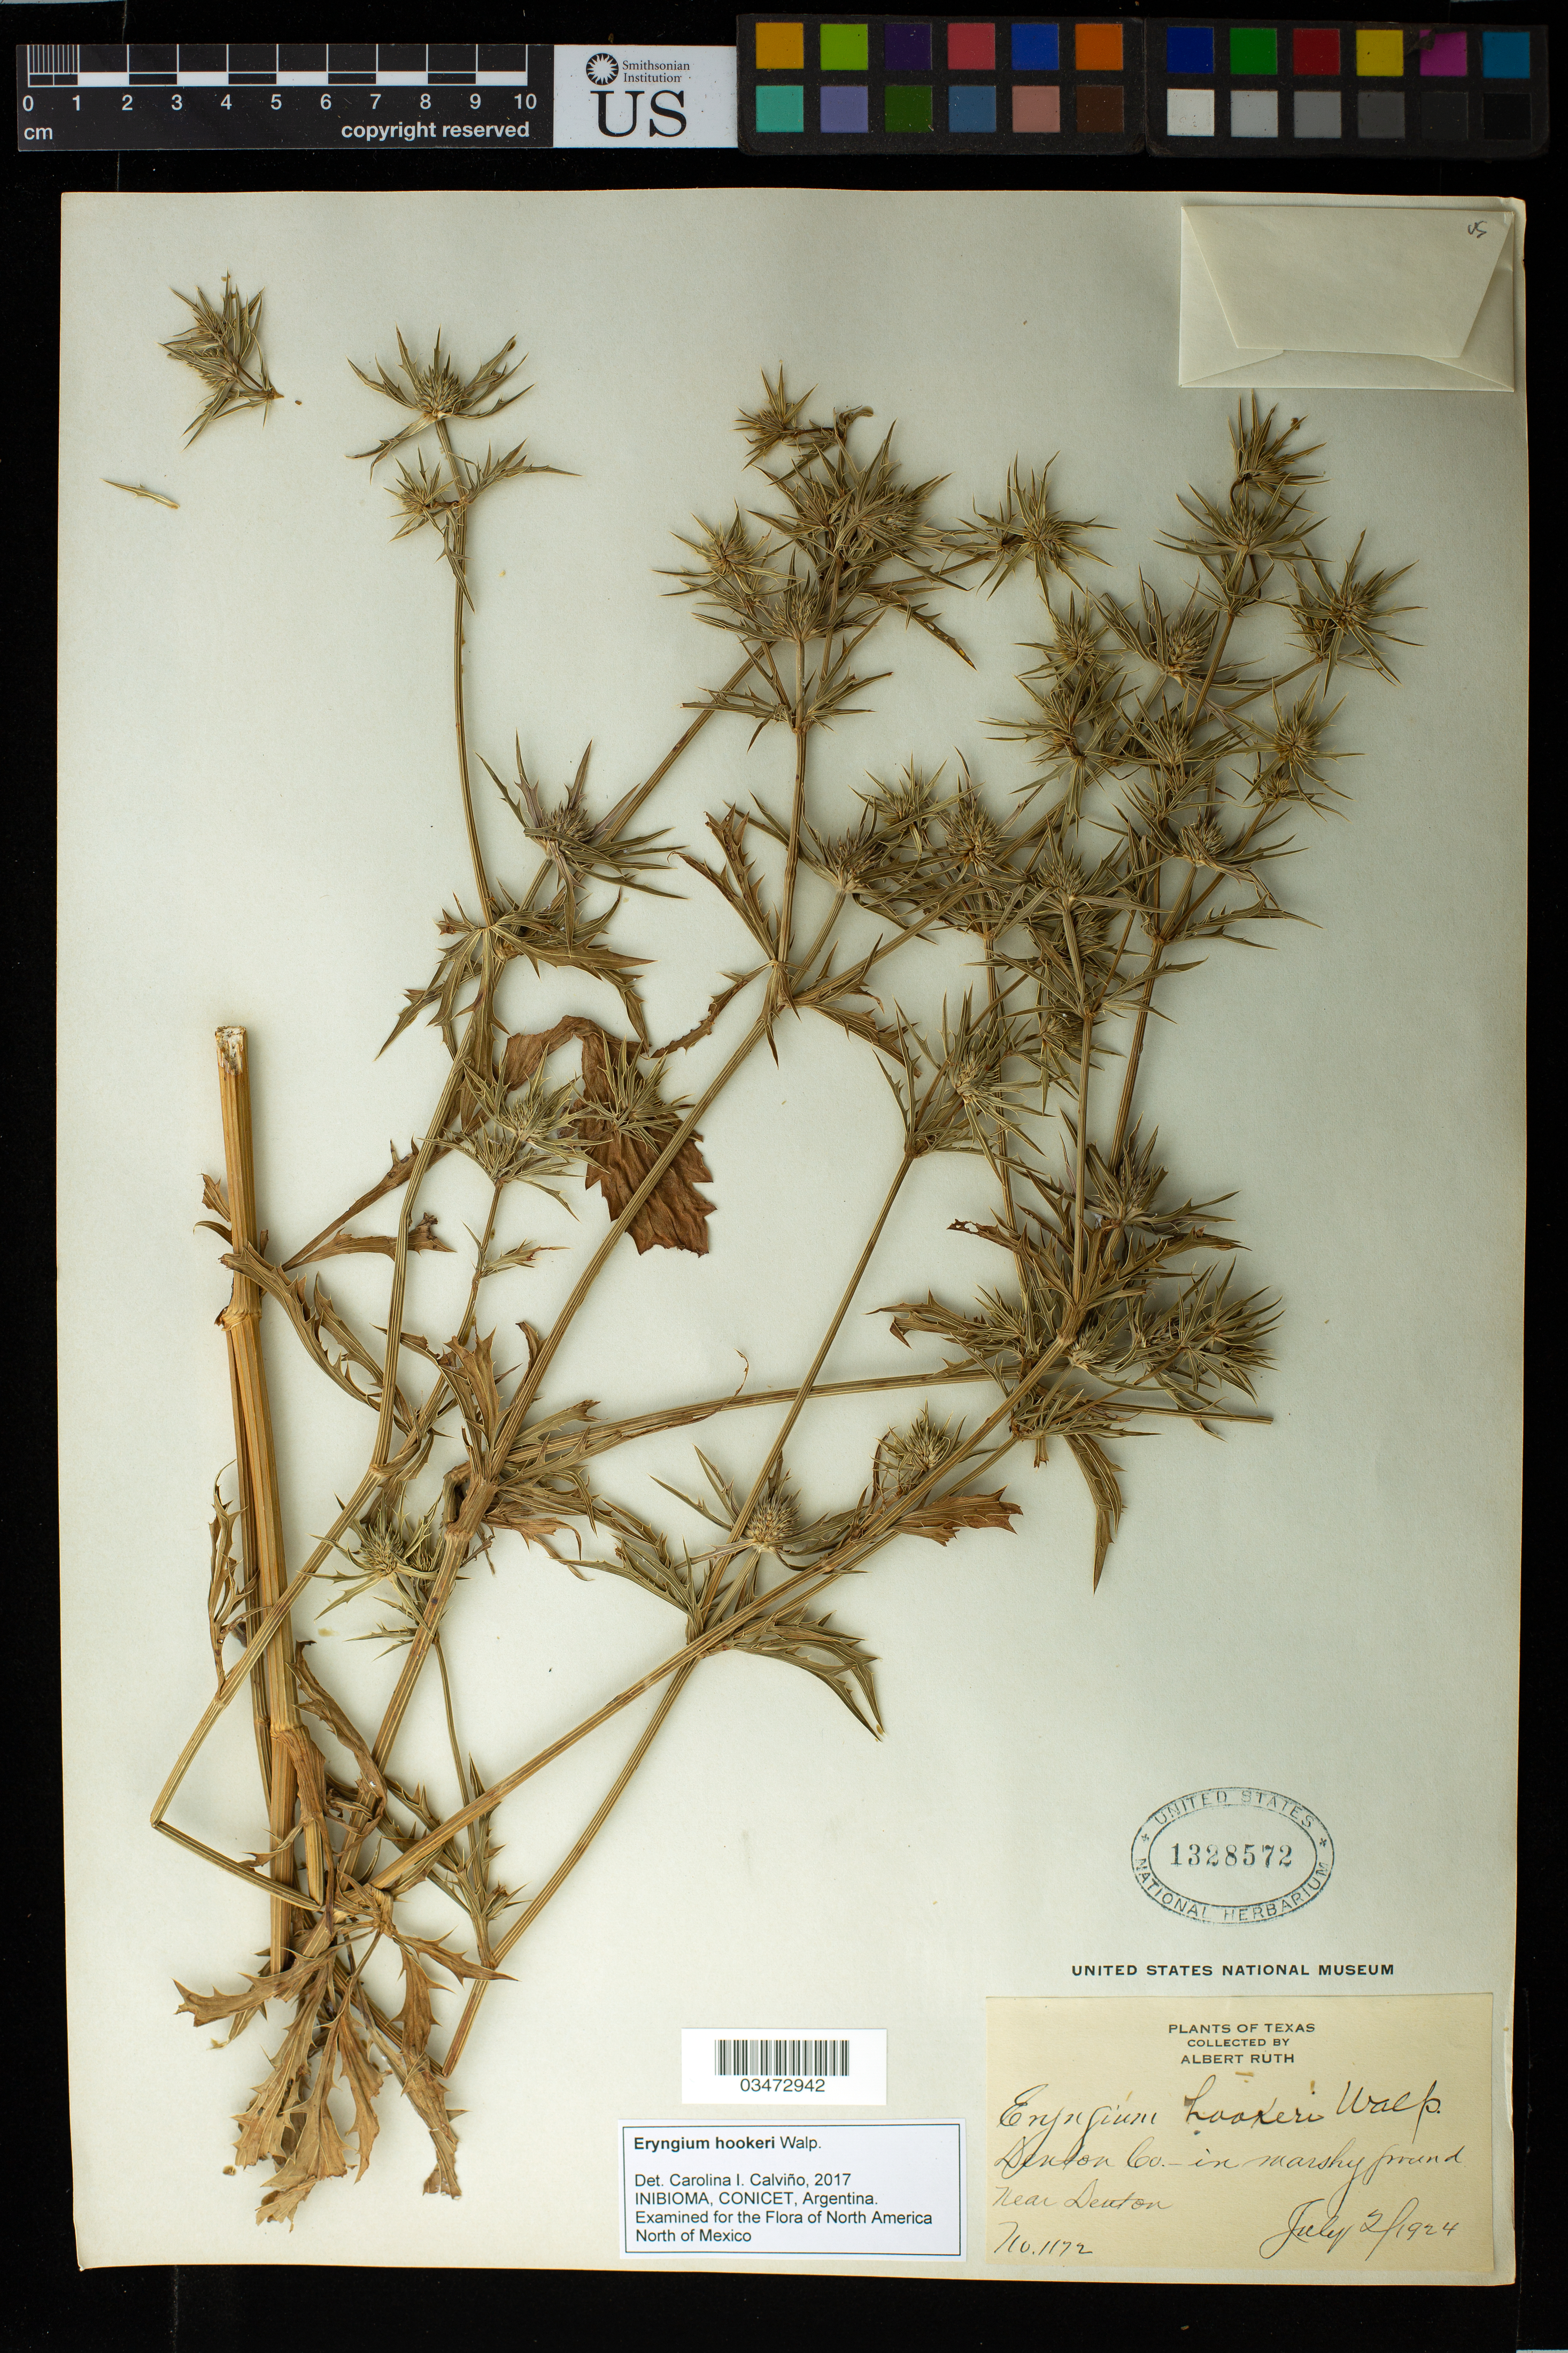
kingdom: Plantae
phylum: Tracheophyta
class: Magnoliopsida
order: Apiales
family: Apiaceae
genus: Eryngium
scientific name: Eryngium hookeri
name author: Walp.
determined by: Calviño, C. I.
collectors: A. Ruth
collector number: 1172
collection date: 1924-07-21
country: United States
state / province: Texas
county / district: Denton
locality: In marshy pond near Denton, Denton Co.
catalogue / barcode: US 1328572